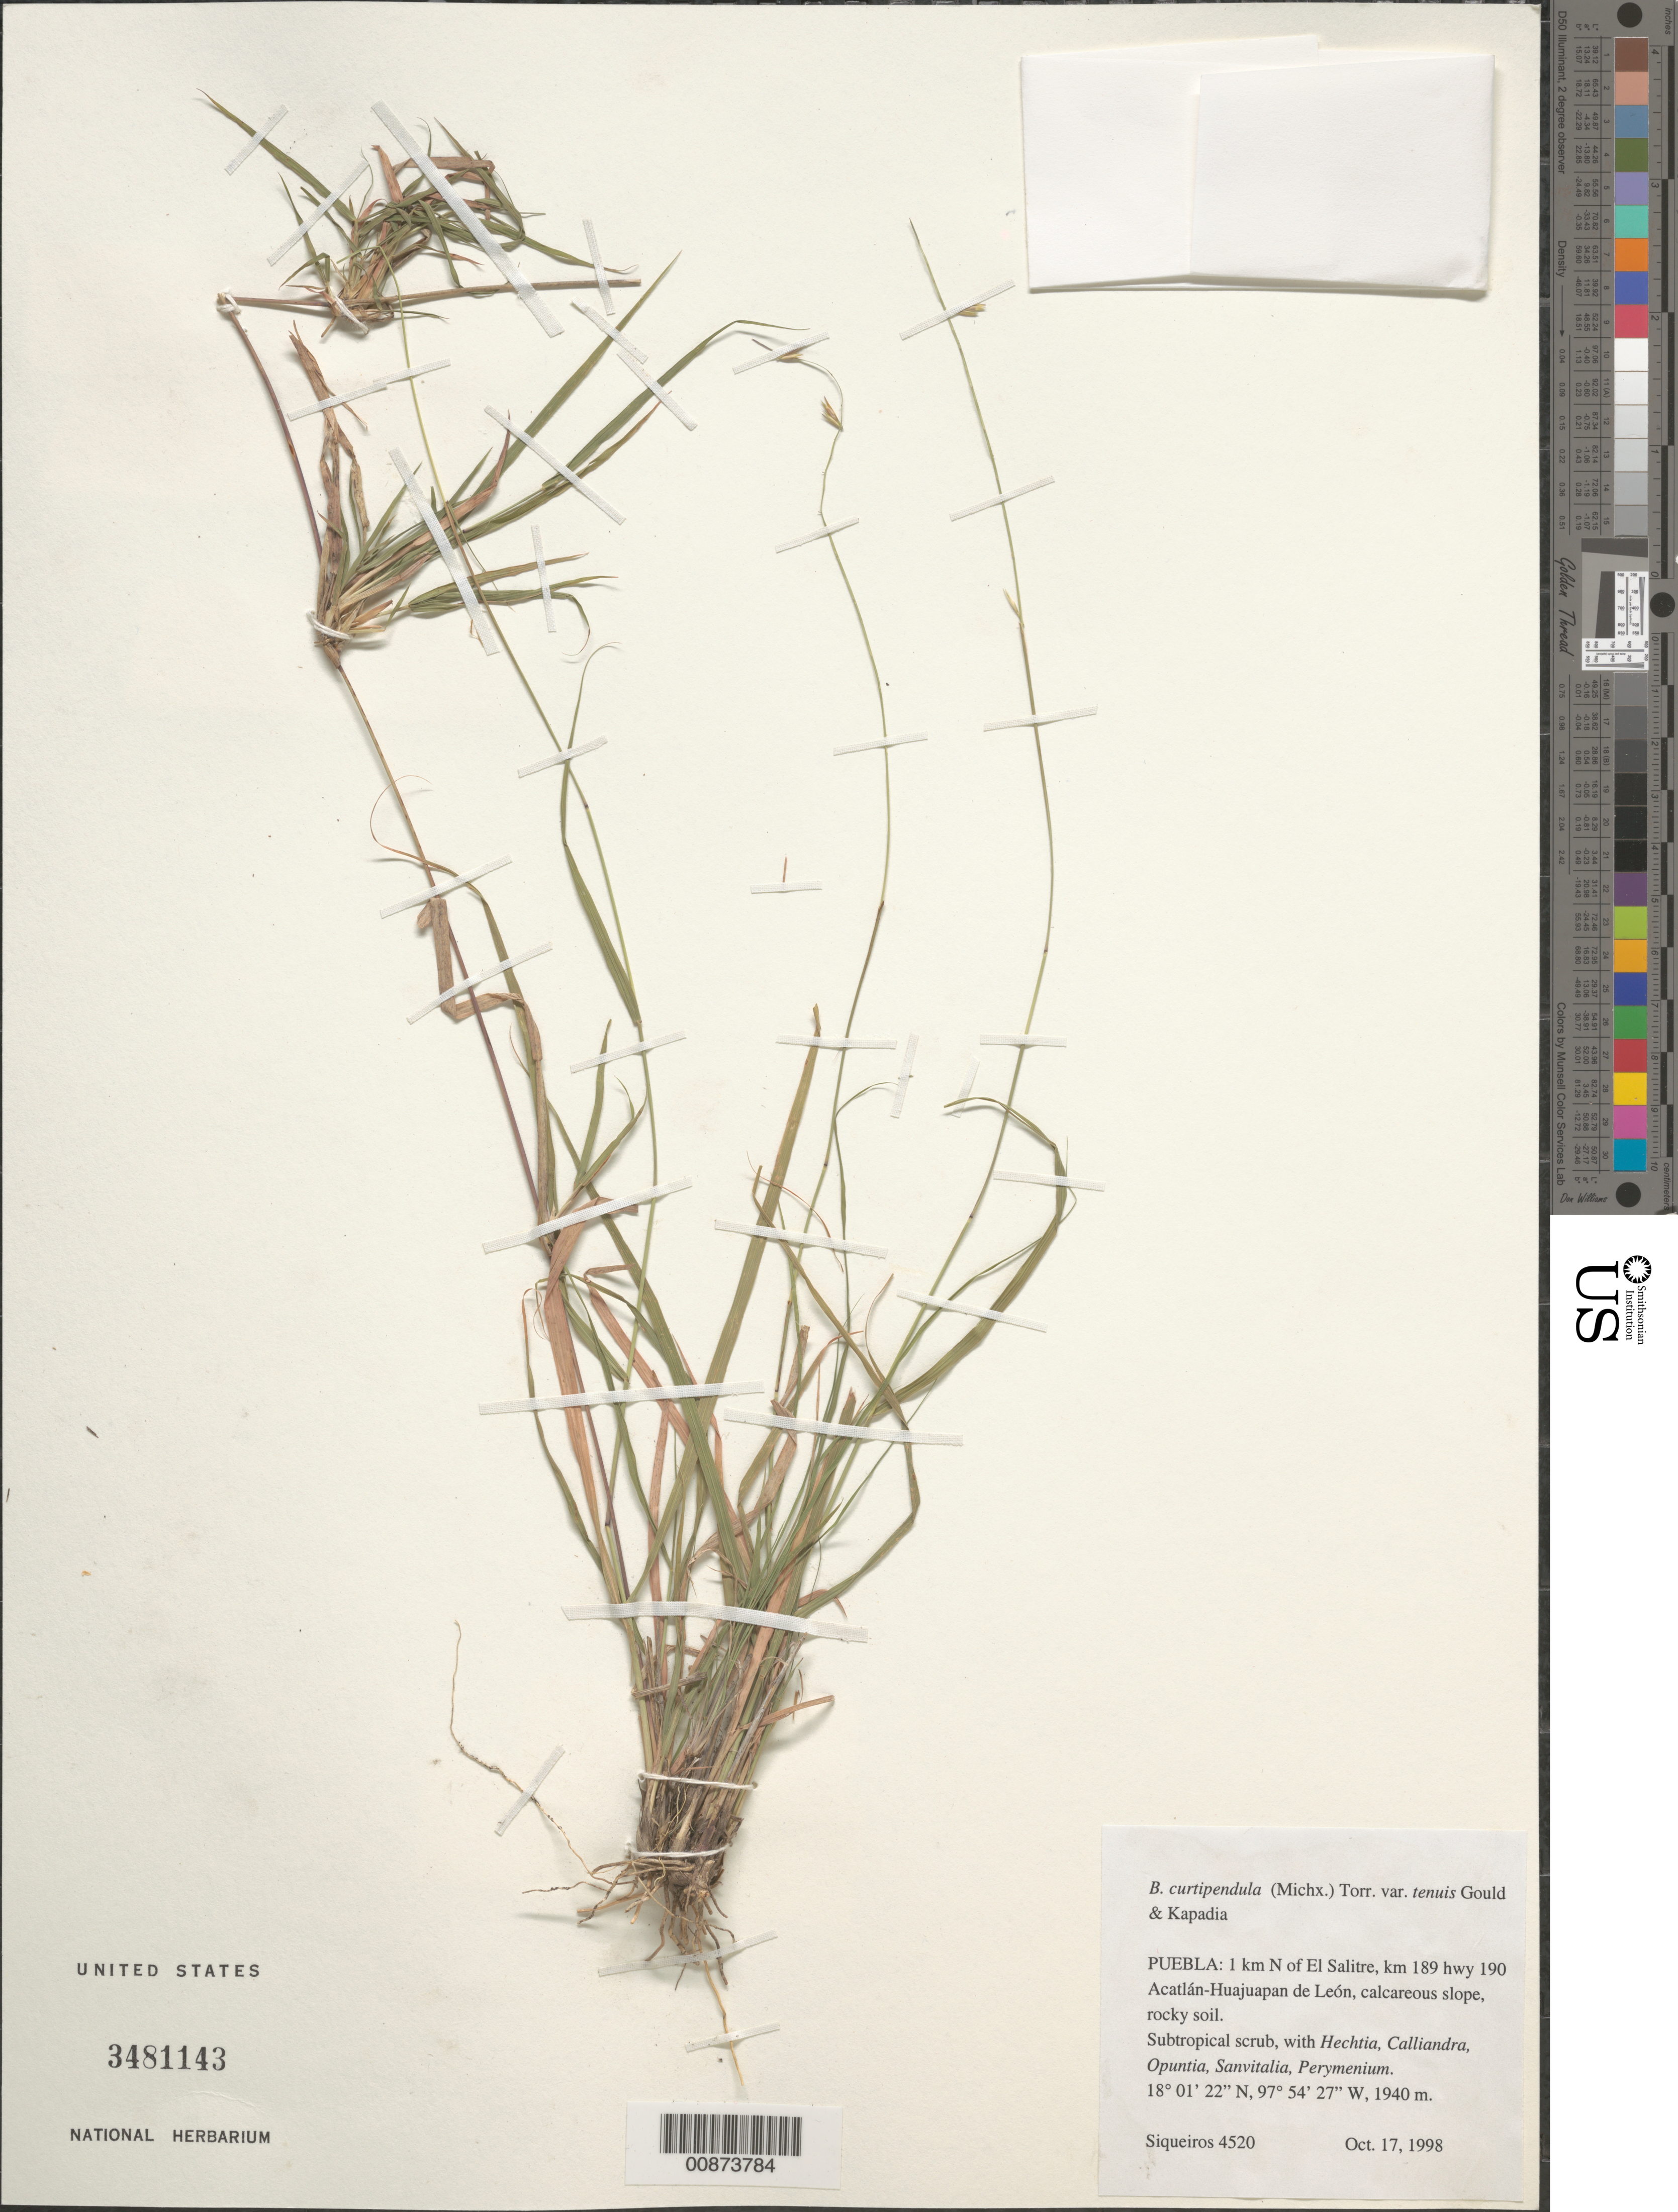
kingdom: Plantae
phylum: Tracheophyta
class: Liliopsida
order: Poales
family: Poaceae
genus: Bouteloua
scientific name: Bouteloua curtipendula var. tenuis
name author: Gould & Kapadia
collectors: M. E. Siqueiros Delgado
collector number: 4520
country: Mexico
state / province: Puebla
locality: N of El Salitre, Acatlan-Huajuapan de Leon.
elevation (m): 1940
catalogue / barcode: US 3481143